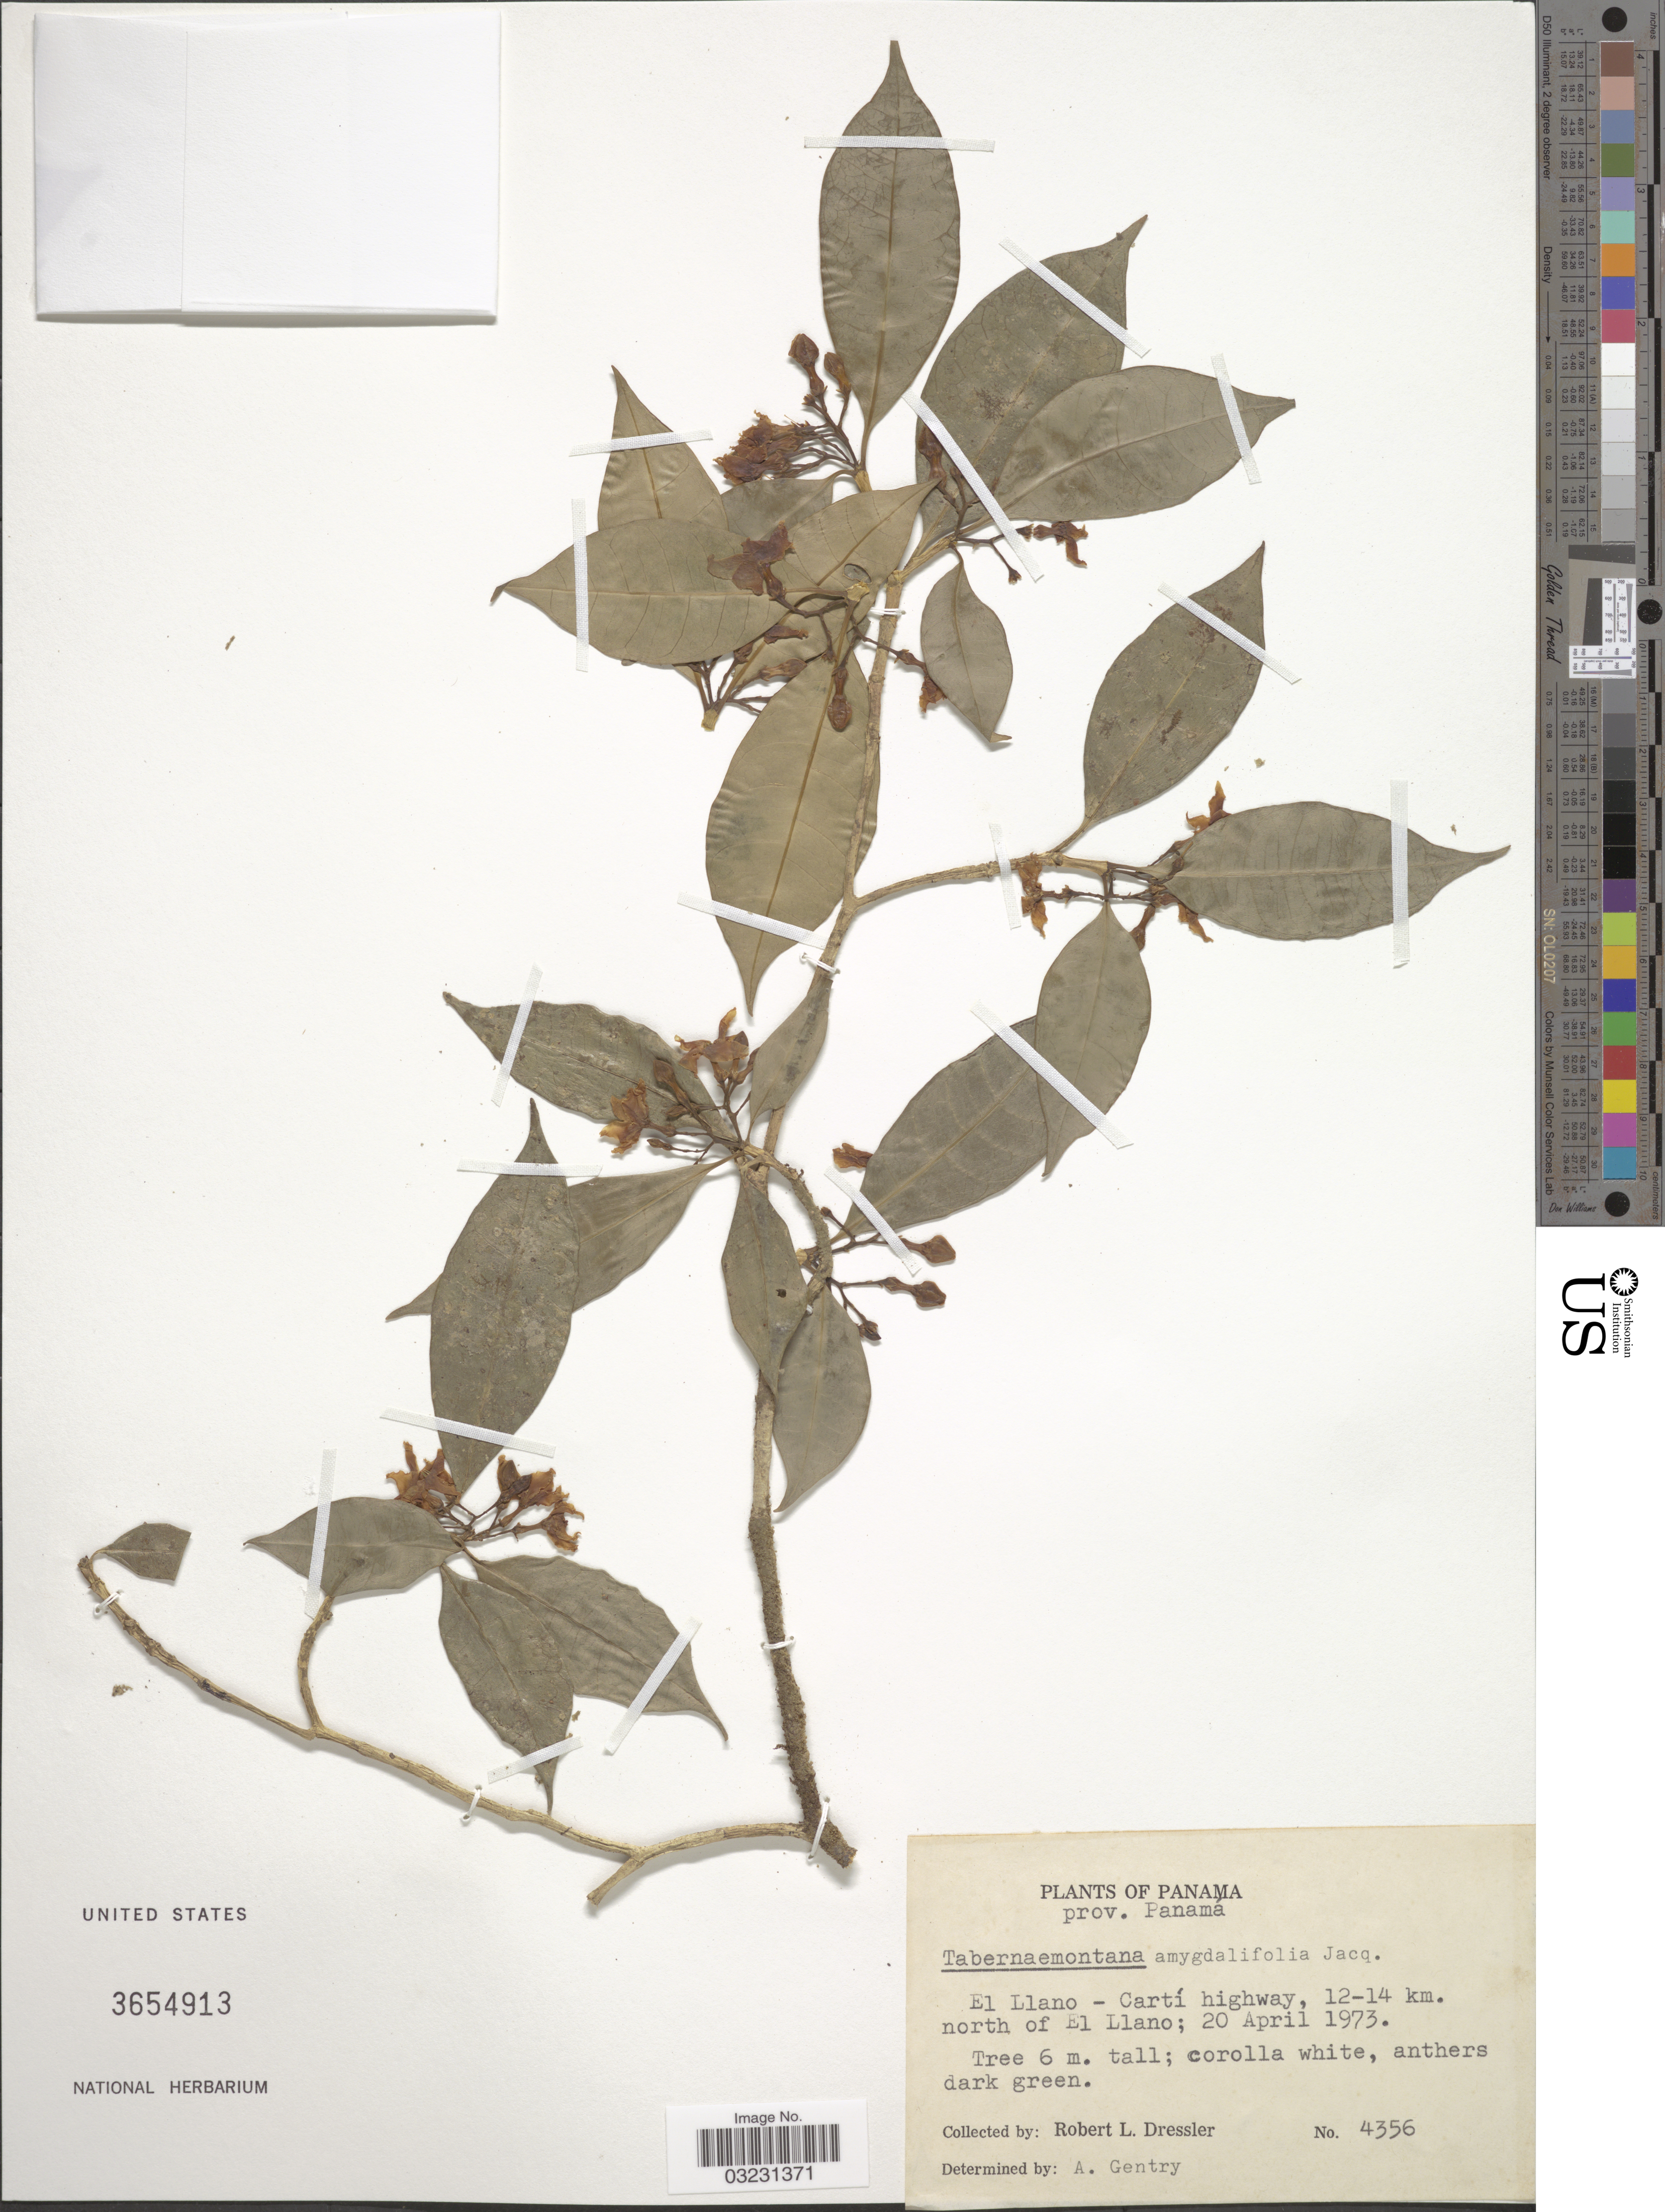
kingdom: Plantae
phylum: Tracheophyta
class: Magnoliopsida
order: Gentianales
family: Apocynaceae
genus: Tabernaemontana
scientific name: Tabernaemontana amygdalifolia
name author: Jacq.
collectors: R. Dressler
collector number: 4356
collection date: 1973-04-20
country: Panama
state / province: Panamá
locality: El Llano - Cartí highway, 12-14 km. north of El Llano.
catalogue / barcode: US 3654913